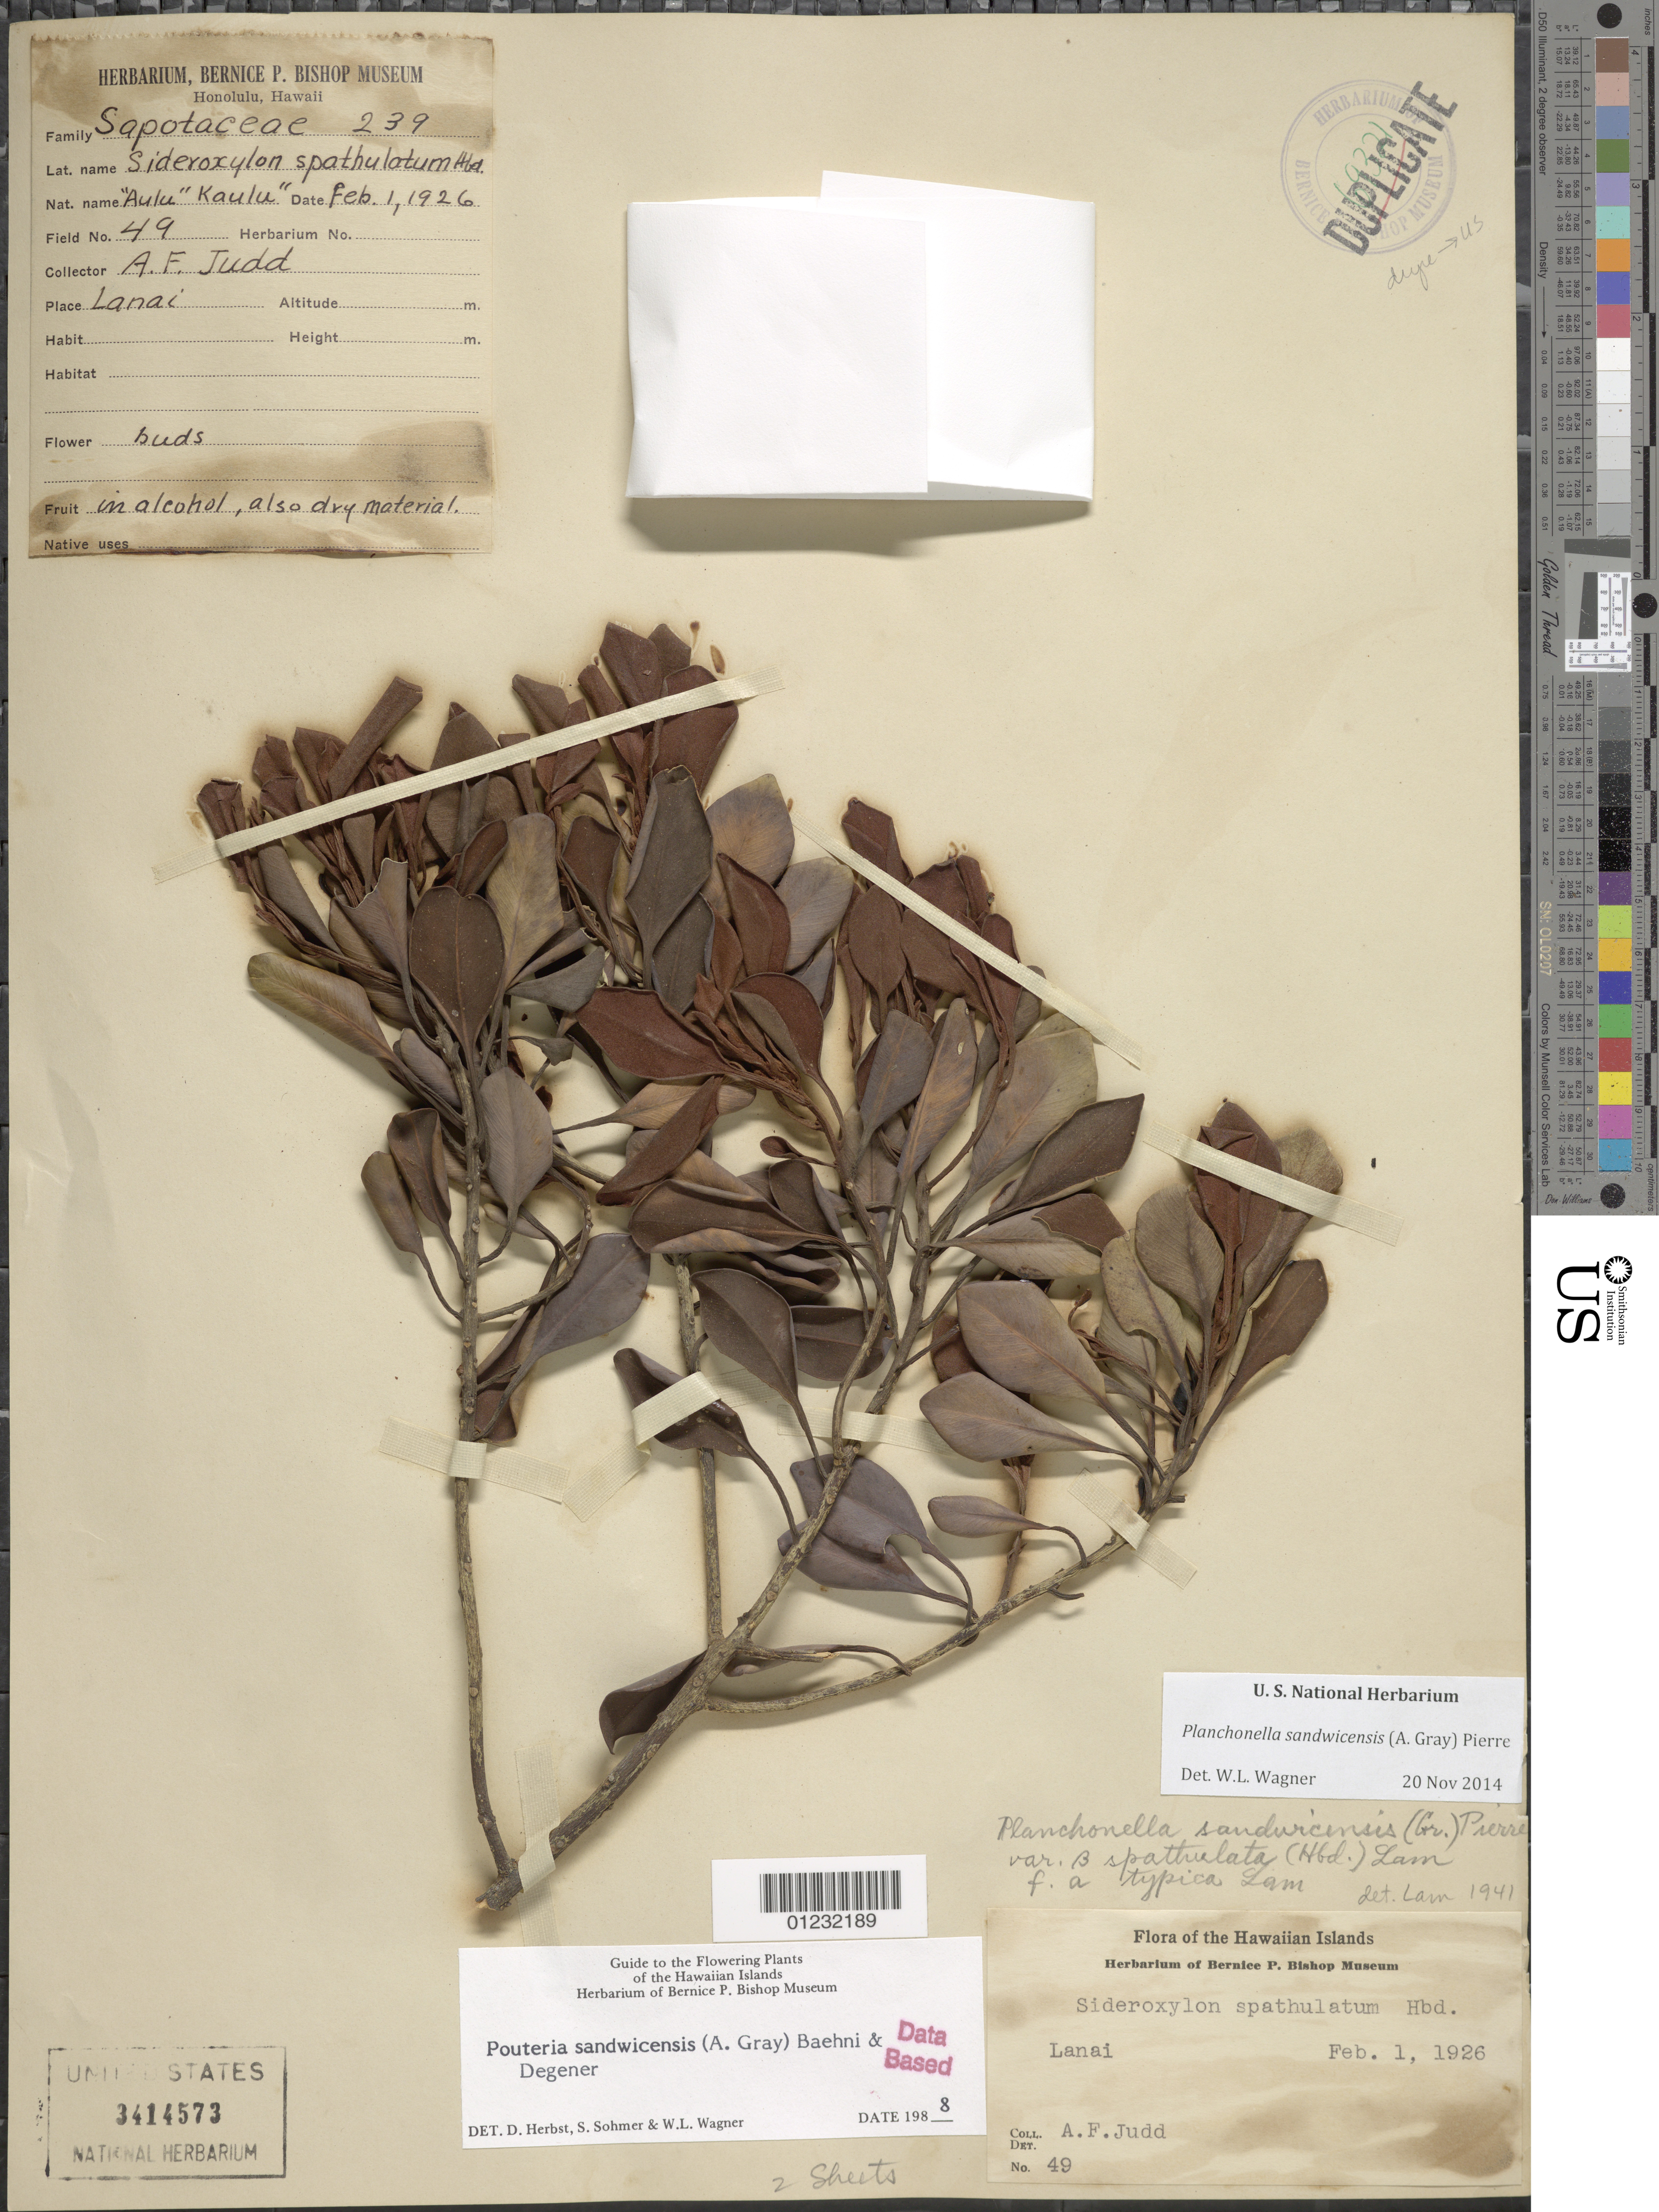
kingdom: Plantae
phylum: Tracheophyta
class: Magnoliopsida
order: Ericales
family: Sapotaceae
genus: Planchonella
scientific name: Planchonella spathulata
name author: (Hillebr.) Pierre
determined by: Wagner, W. L., (BOT), Smithsonian Institution - National Museum of Natural History (UNITED STATES)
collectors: A. Judd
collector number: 49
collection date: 1926-02-01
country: United States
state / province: Hawaii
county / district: Maui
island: Lana'i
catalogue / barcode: US 3414573